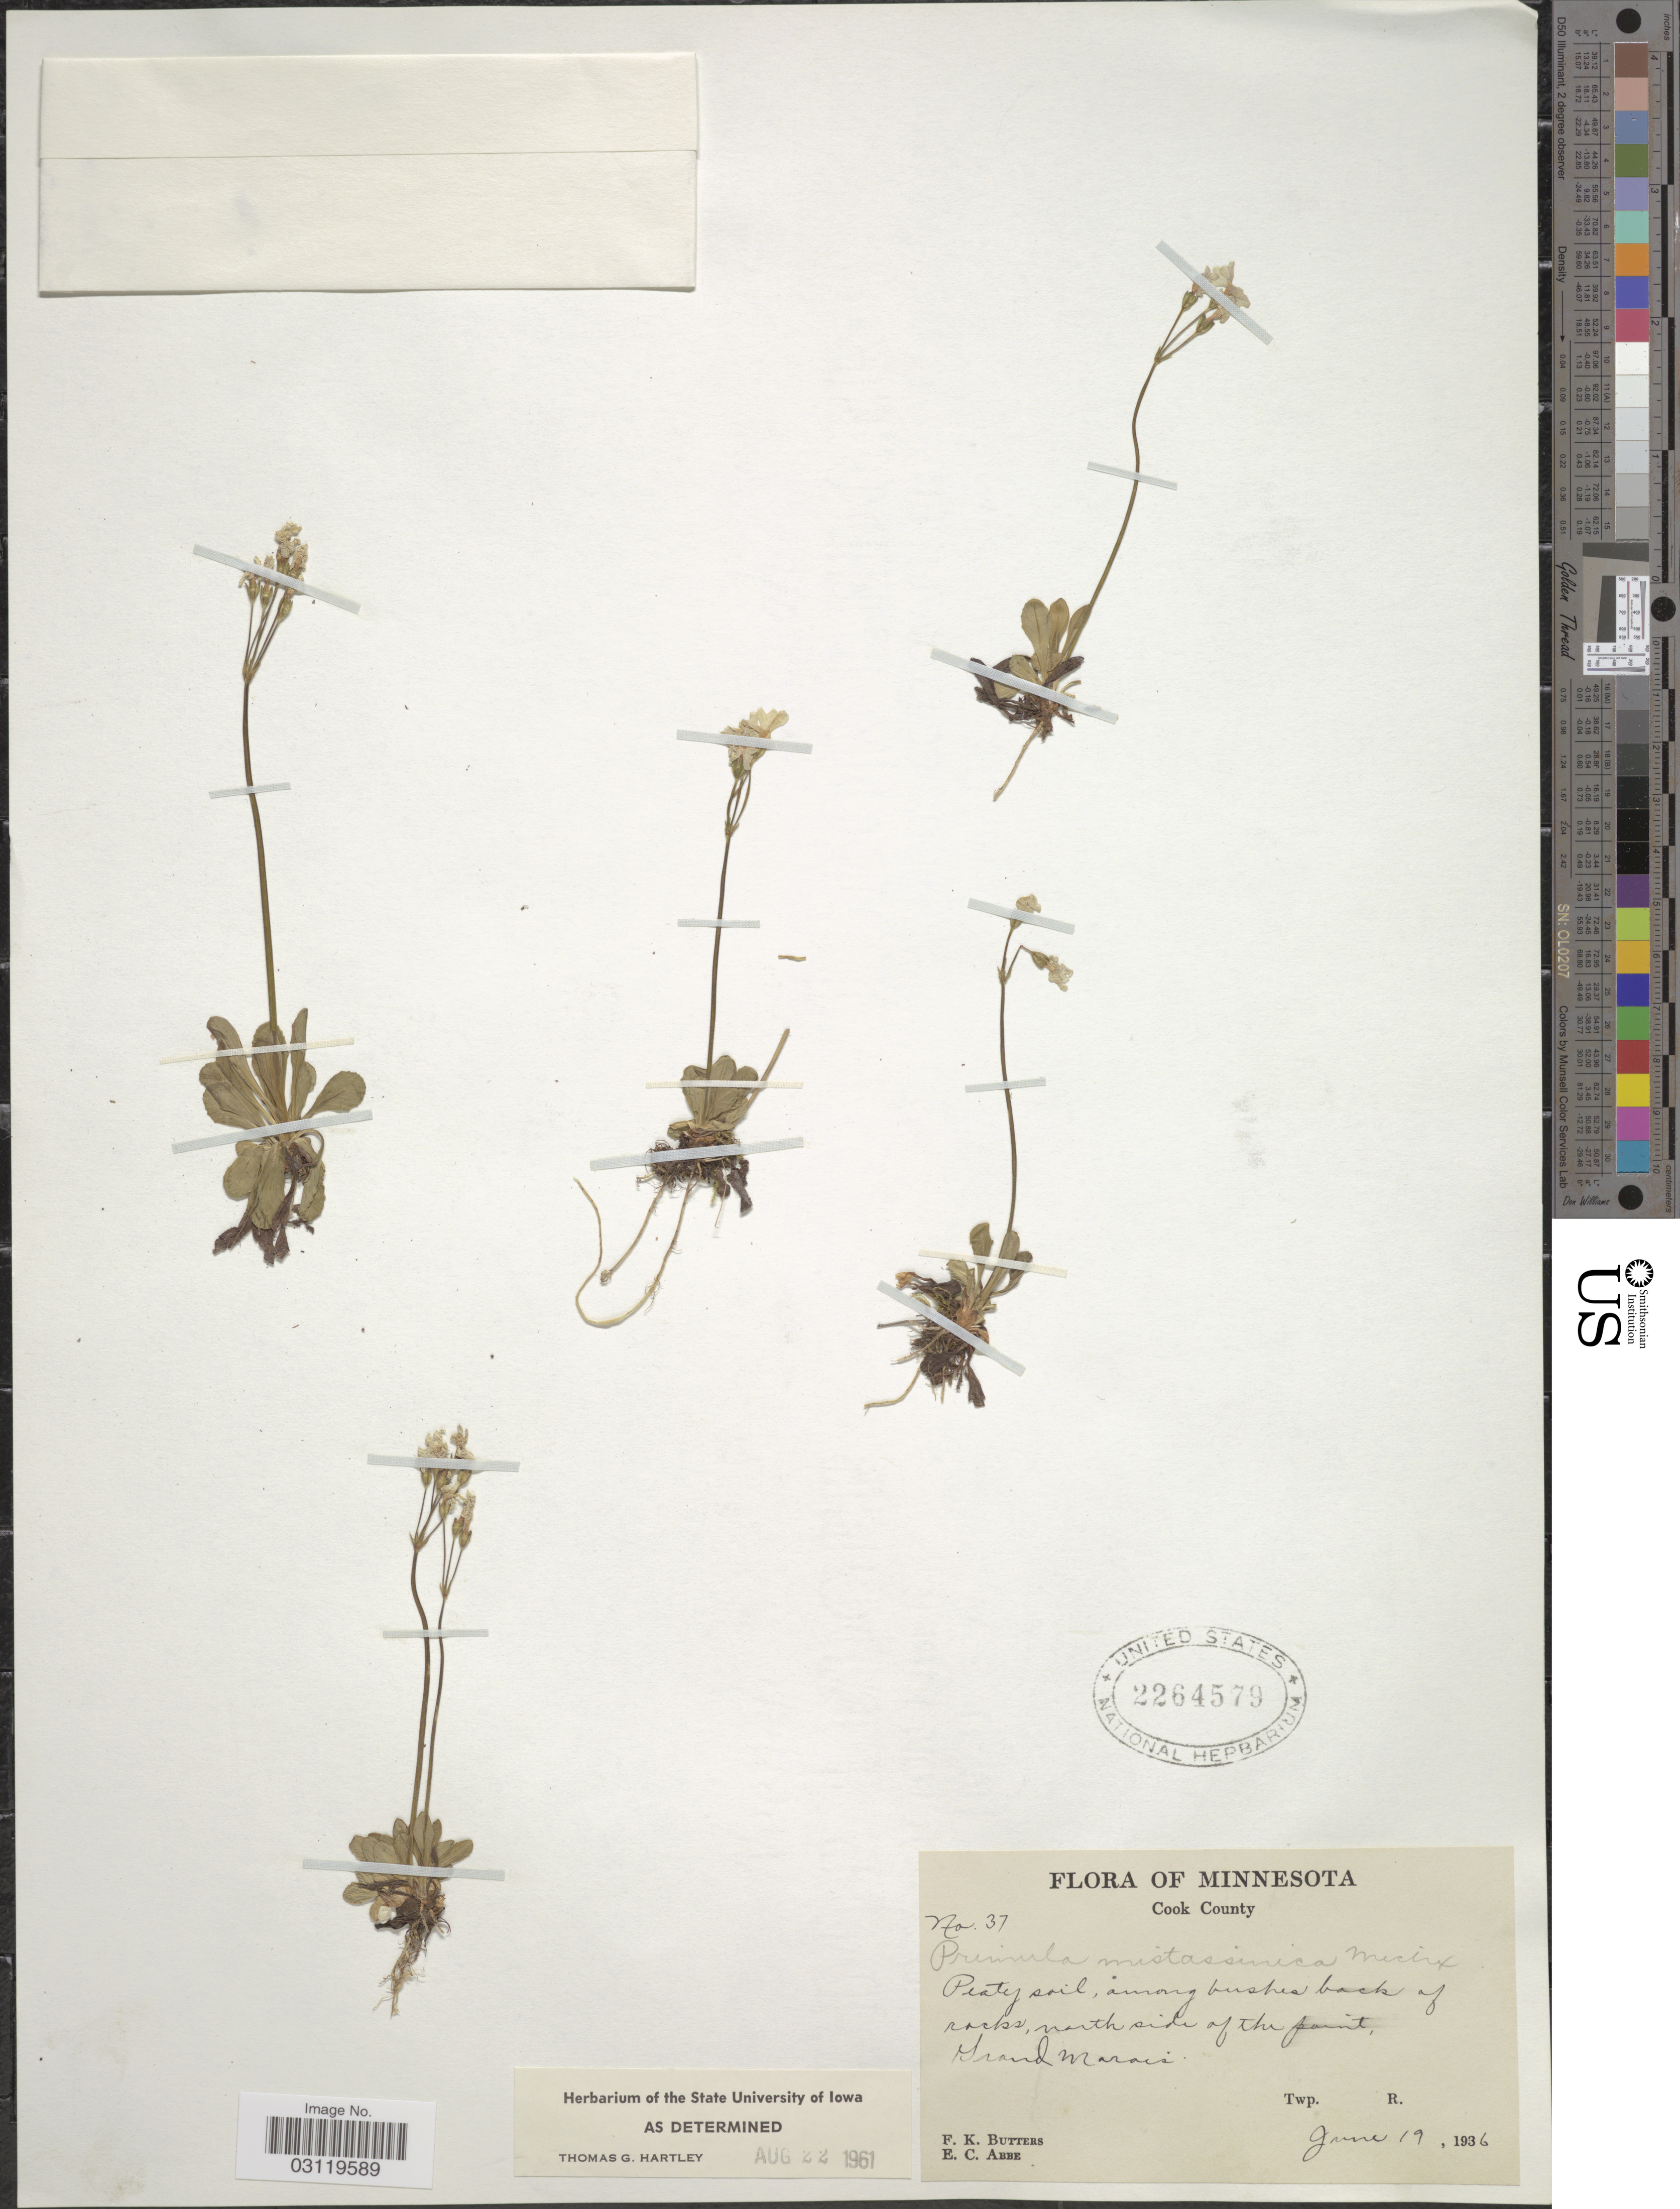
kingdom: Plantae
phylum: Tracheophyta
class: Magnoliopsida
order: Ericales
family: Primulaceae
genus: Primula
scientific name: Primula mistassinica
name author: Michx.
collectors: F. K. Butters & E. C. Abbe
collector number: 37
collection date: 1936-06-19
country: United States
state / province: Minnesota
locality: Cook County, north side of the point, Grand Marais.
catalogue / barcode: US 2264579